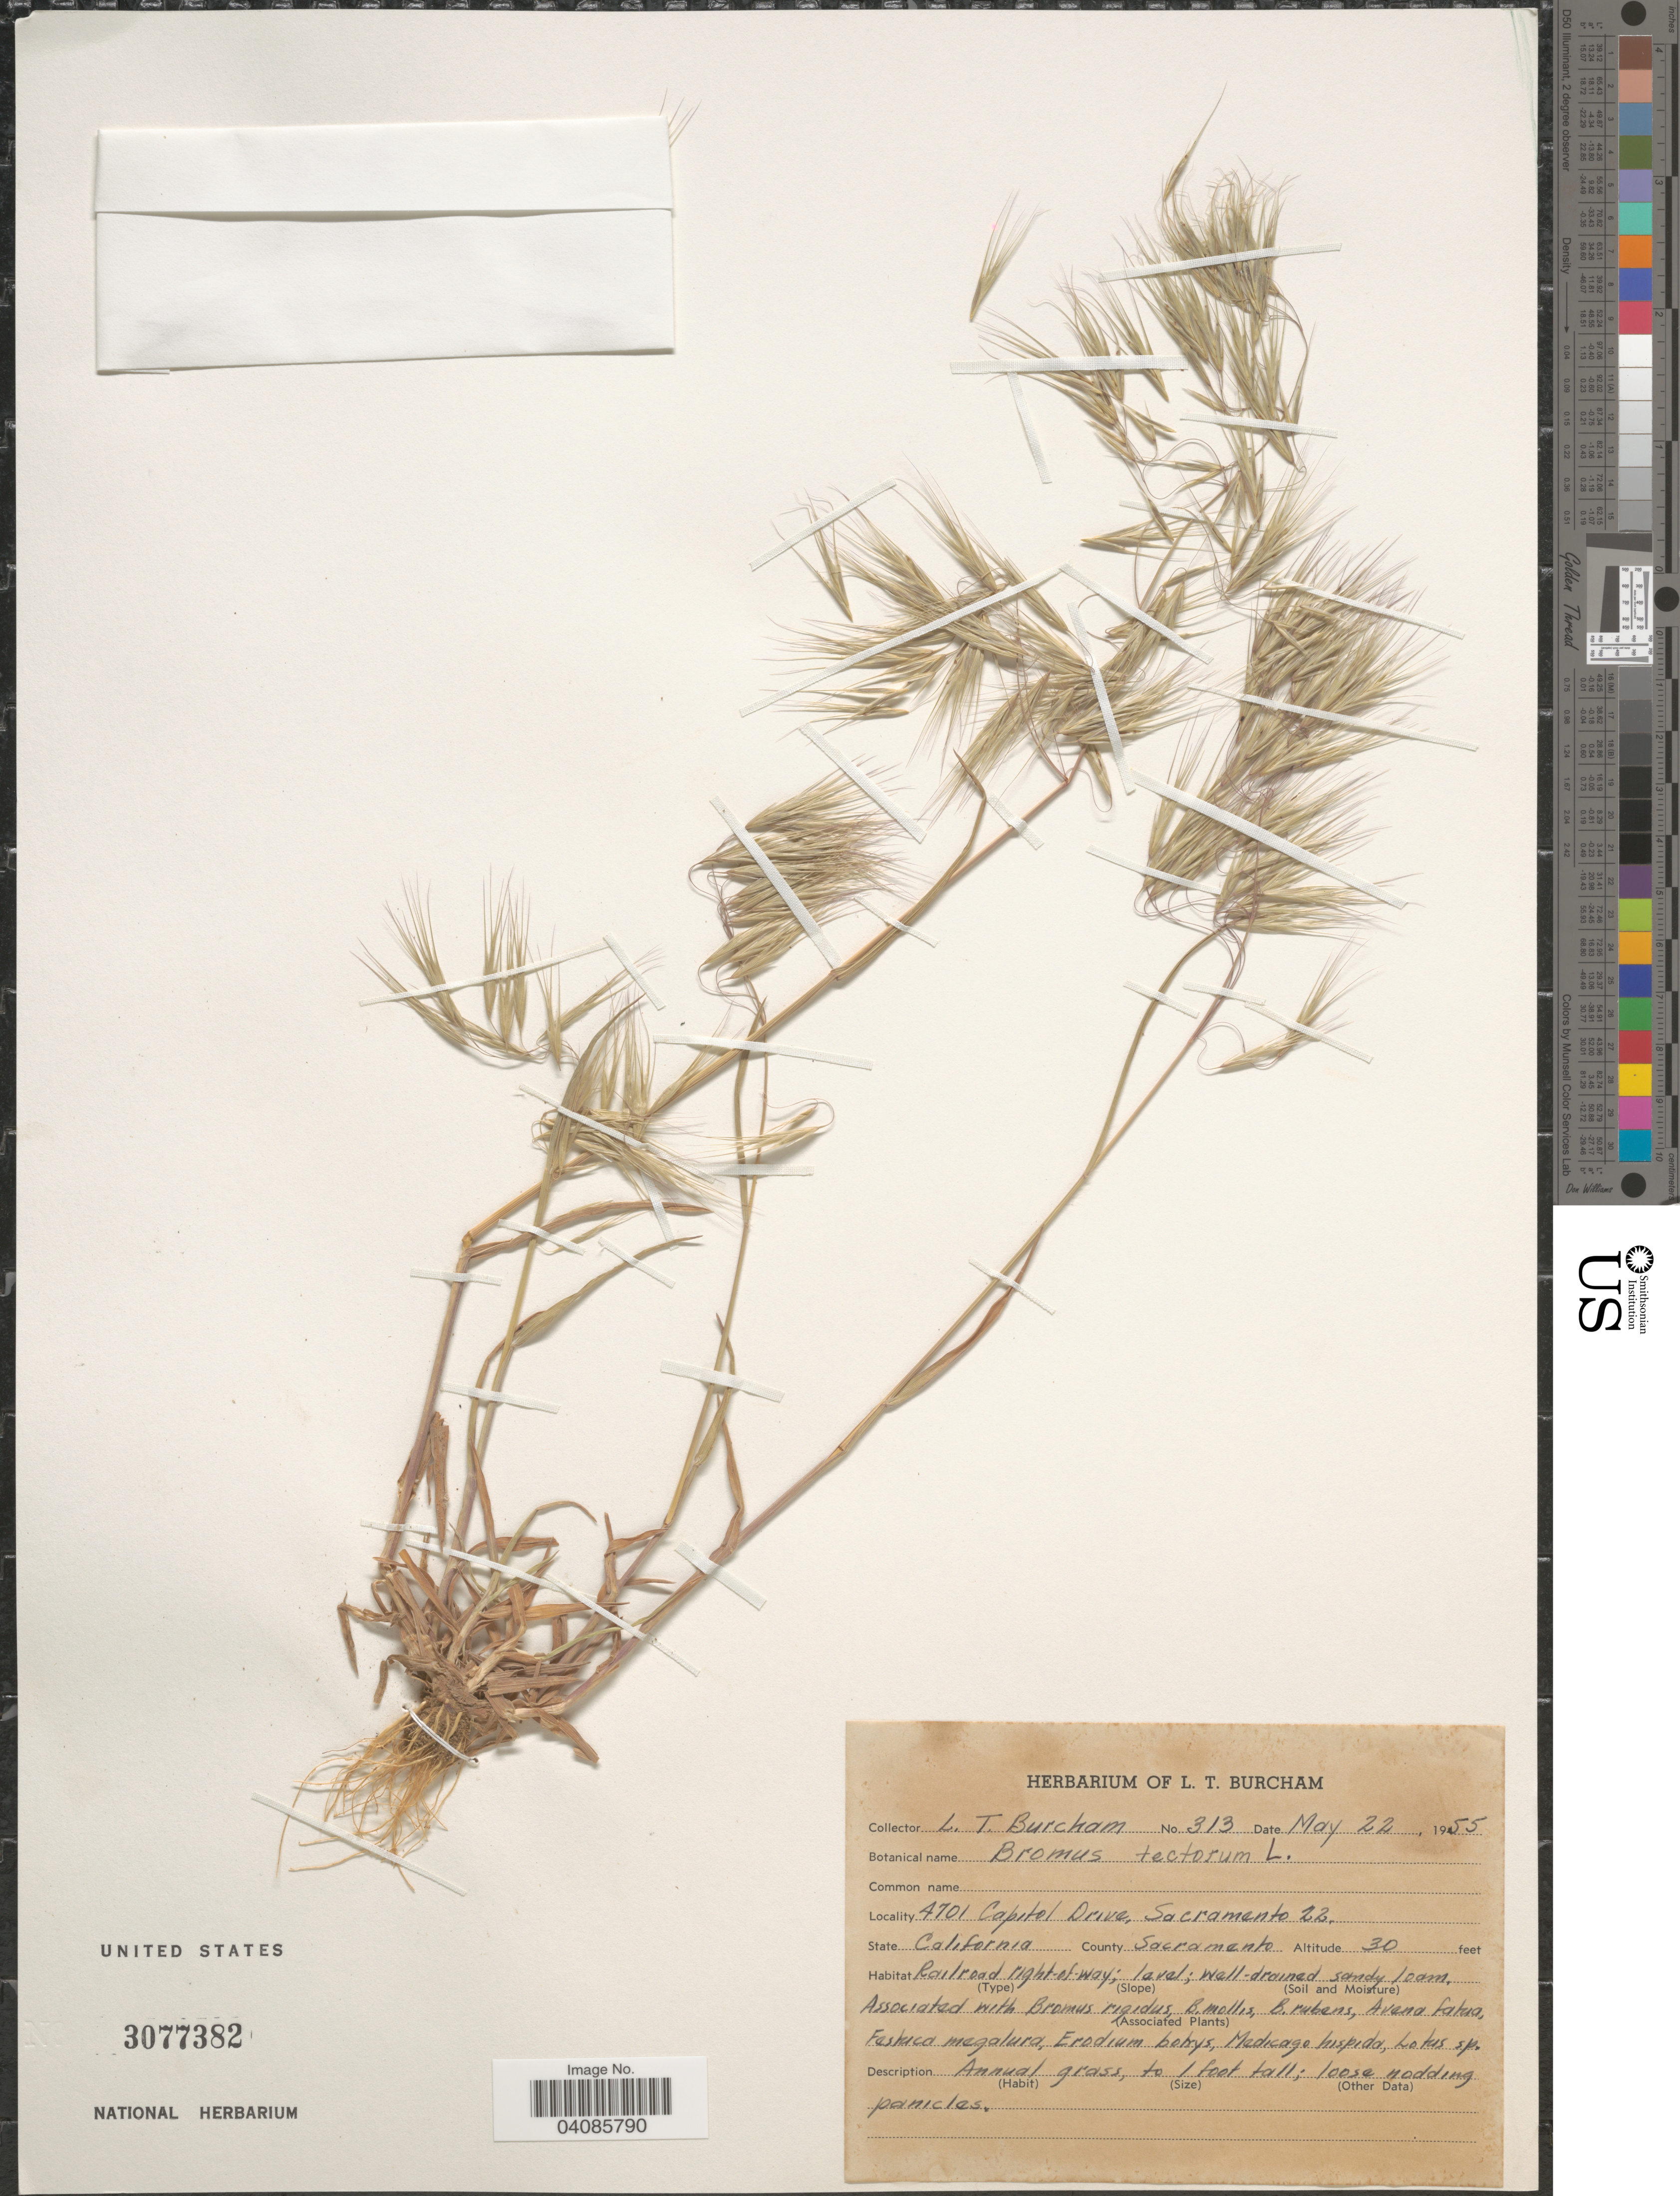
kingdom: Plantae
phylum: Tracheophyta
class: Liliopsida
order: Poales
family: Poaceae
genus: Bromus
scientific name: Bromus tectorum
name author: L.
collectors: L. Burcham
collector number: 313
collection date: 1955-05-22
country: United States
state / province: California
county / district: Sacramento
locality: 4701 Capitol Drive, Sacramento 22. County Sacramento. Railroad right-of-way; level; well-drained sandy loam.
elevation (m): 9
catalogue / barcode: US 3077382